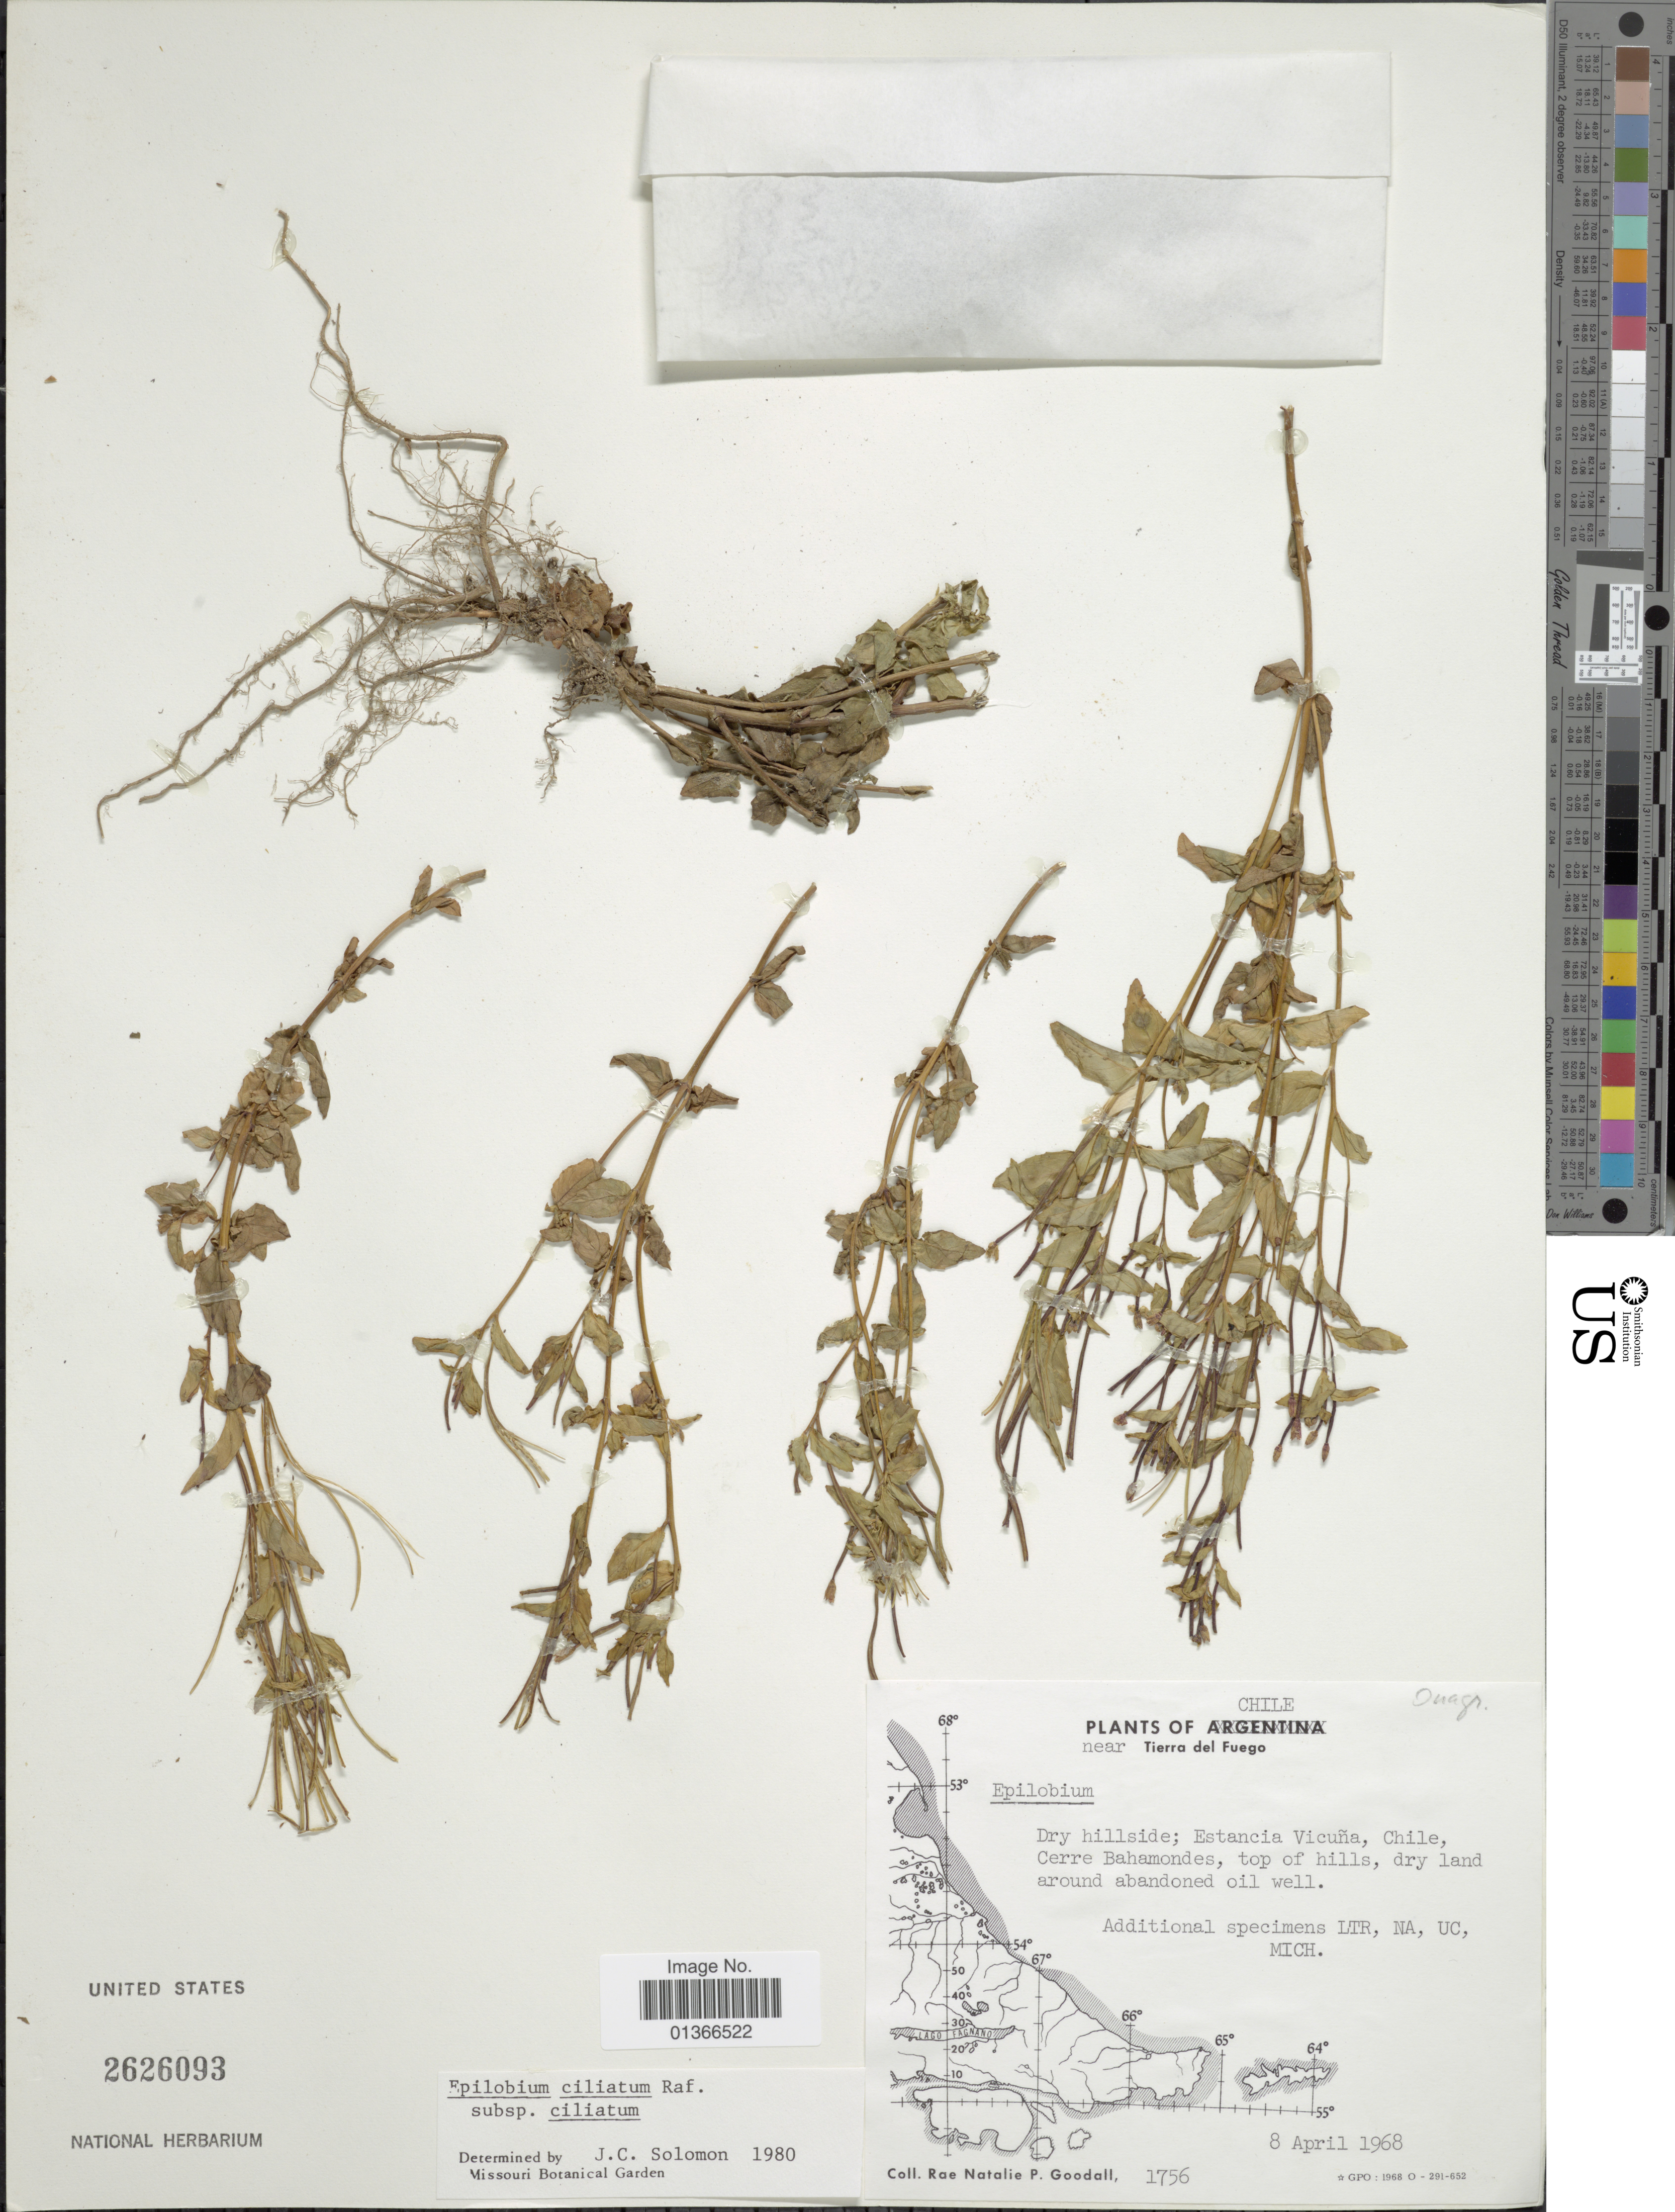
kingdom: Plantae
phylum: Tracheophyta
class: Magnoliopsida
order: Myrtales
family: Onagraceae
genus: Epilobium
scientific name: Epilobium ciliatum subsp. ciliatum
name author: Raf.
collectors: R. Goodall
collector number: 1756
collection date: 1968-04-08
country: Argentina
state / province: Tierra del Fuego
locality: Dry hillside; Estancia Vicuña, Cerro Bahamondes, top of hills.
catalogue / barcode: US 2626093